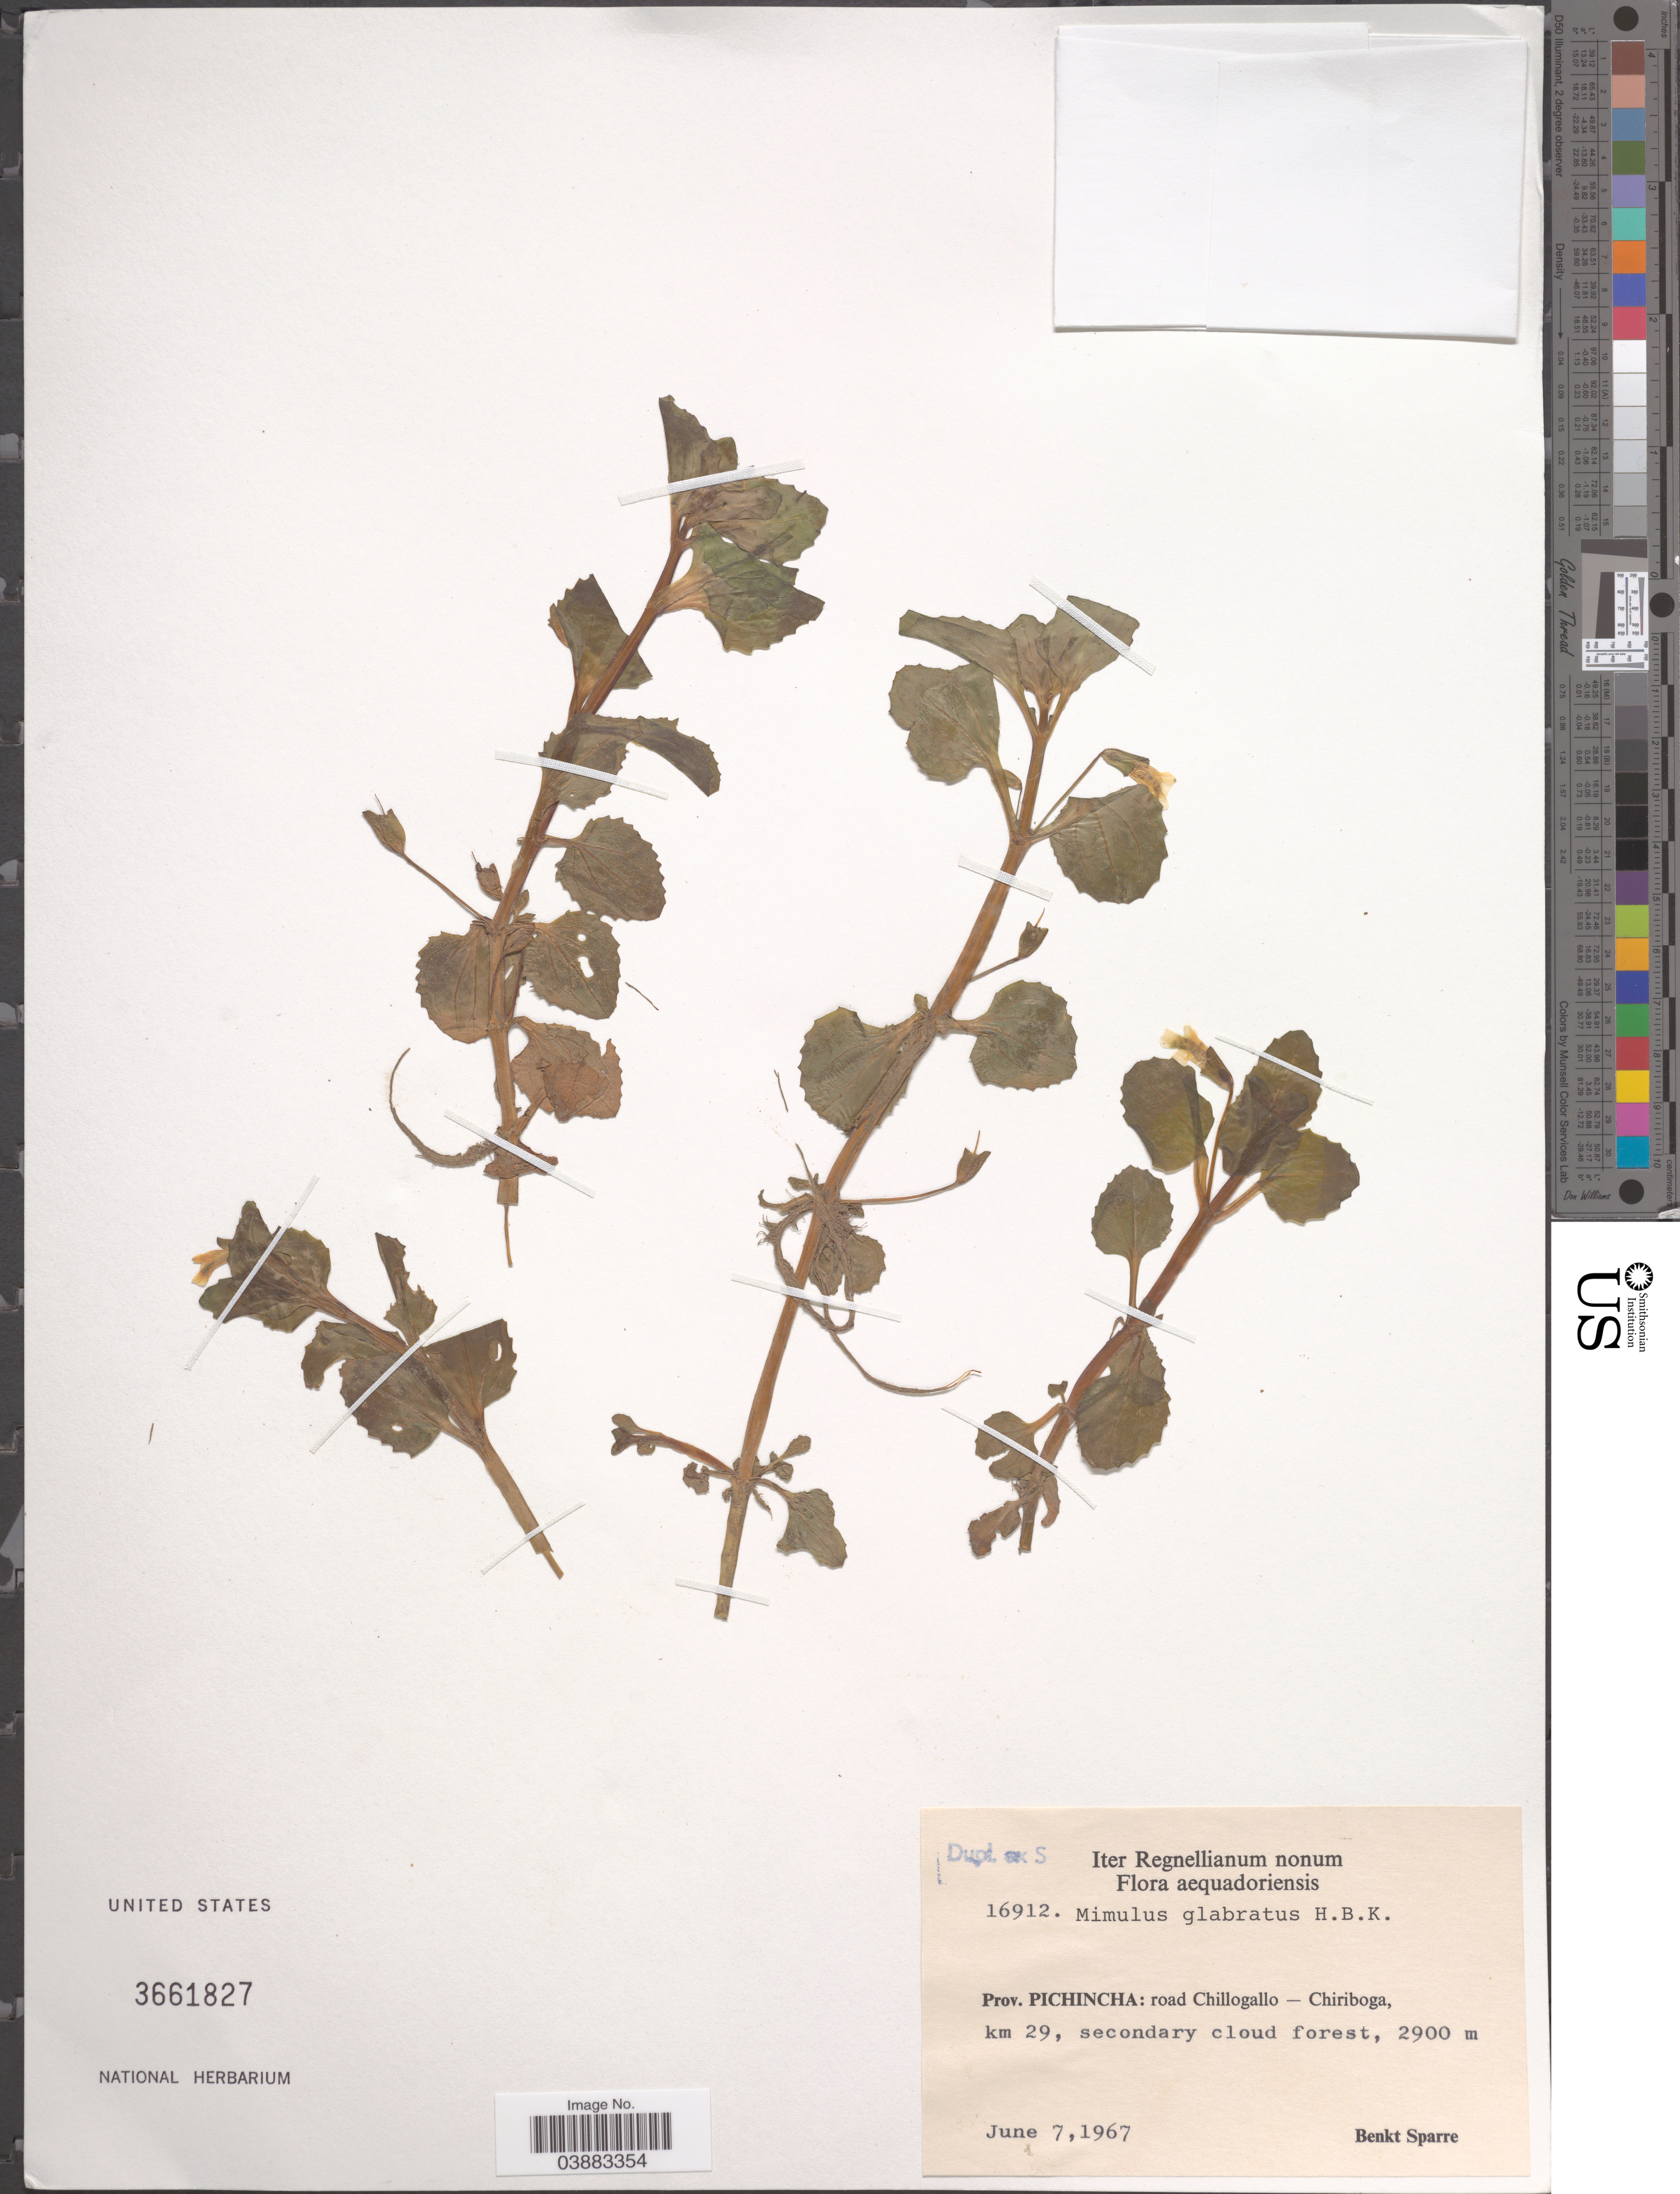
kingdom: Plantae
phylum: Tracheophyta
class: Magnoliopsida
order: Lamiales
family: Phrymaceae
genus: Mimulus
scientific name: Mimulus glabratus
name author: Kunth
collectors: B. Sparre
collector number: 16912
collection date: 1967-06-07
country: Ecuador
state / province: Pichincha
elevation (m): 2900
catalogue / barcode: US 3661827